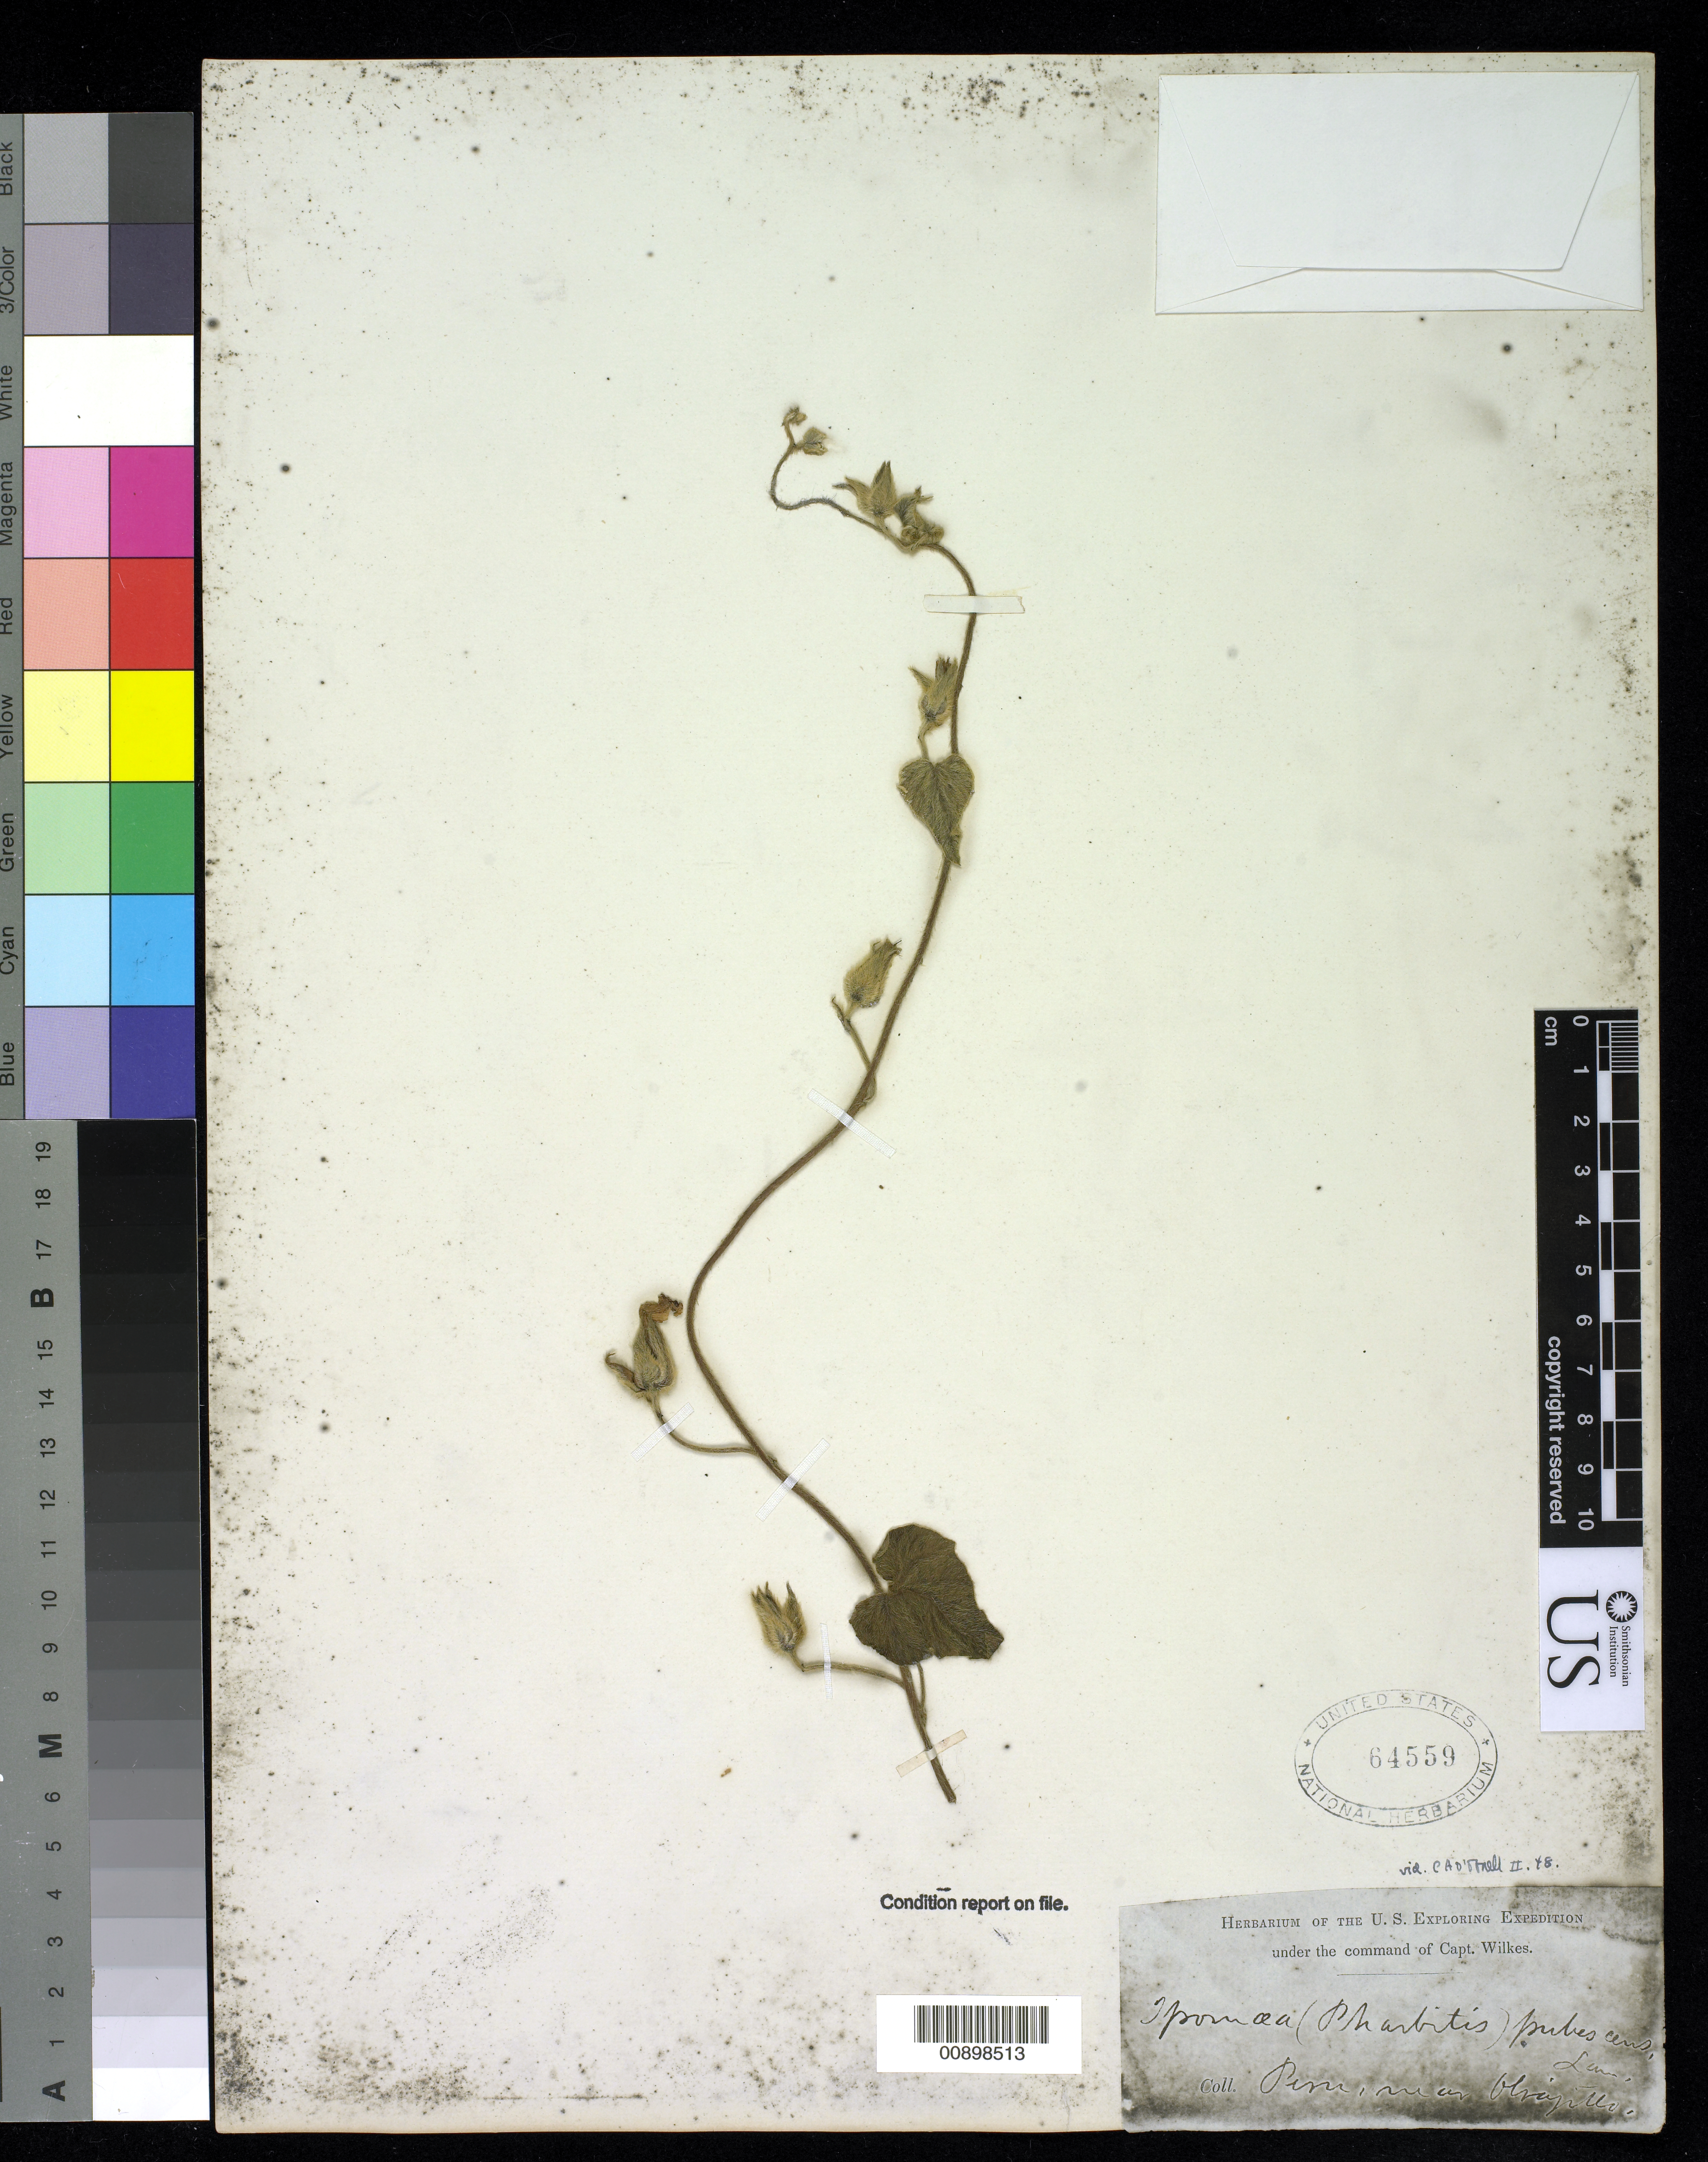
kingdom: Plantae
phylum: Tracheophyta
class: Magnoliopsida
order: Solanales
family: Convolvulaceae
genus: Ipomoea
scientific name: Ipomoea pubescens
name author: Lam.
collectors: Wilkes Explor. Exped.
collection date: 1838/1842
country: Peru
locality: near Obrajillo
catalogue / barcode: US 64559